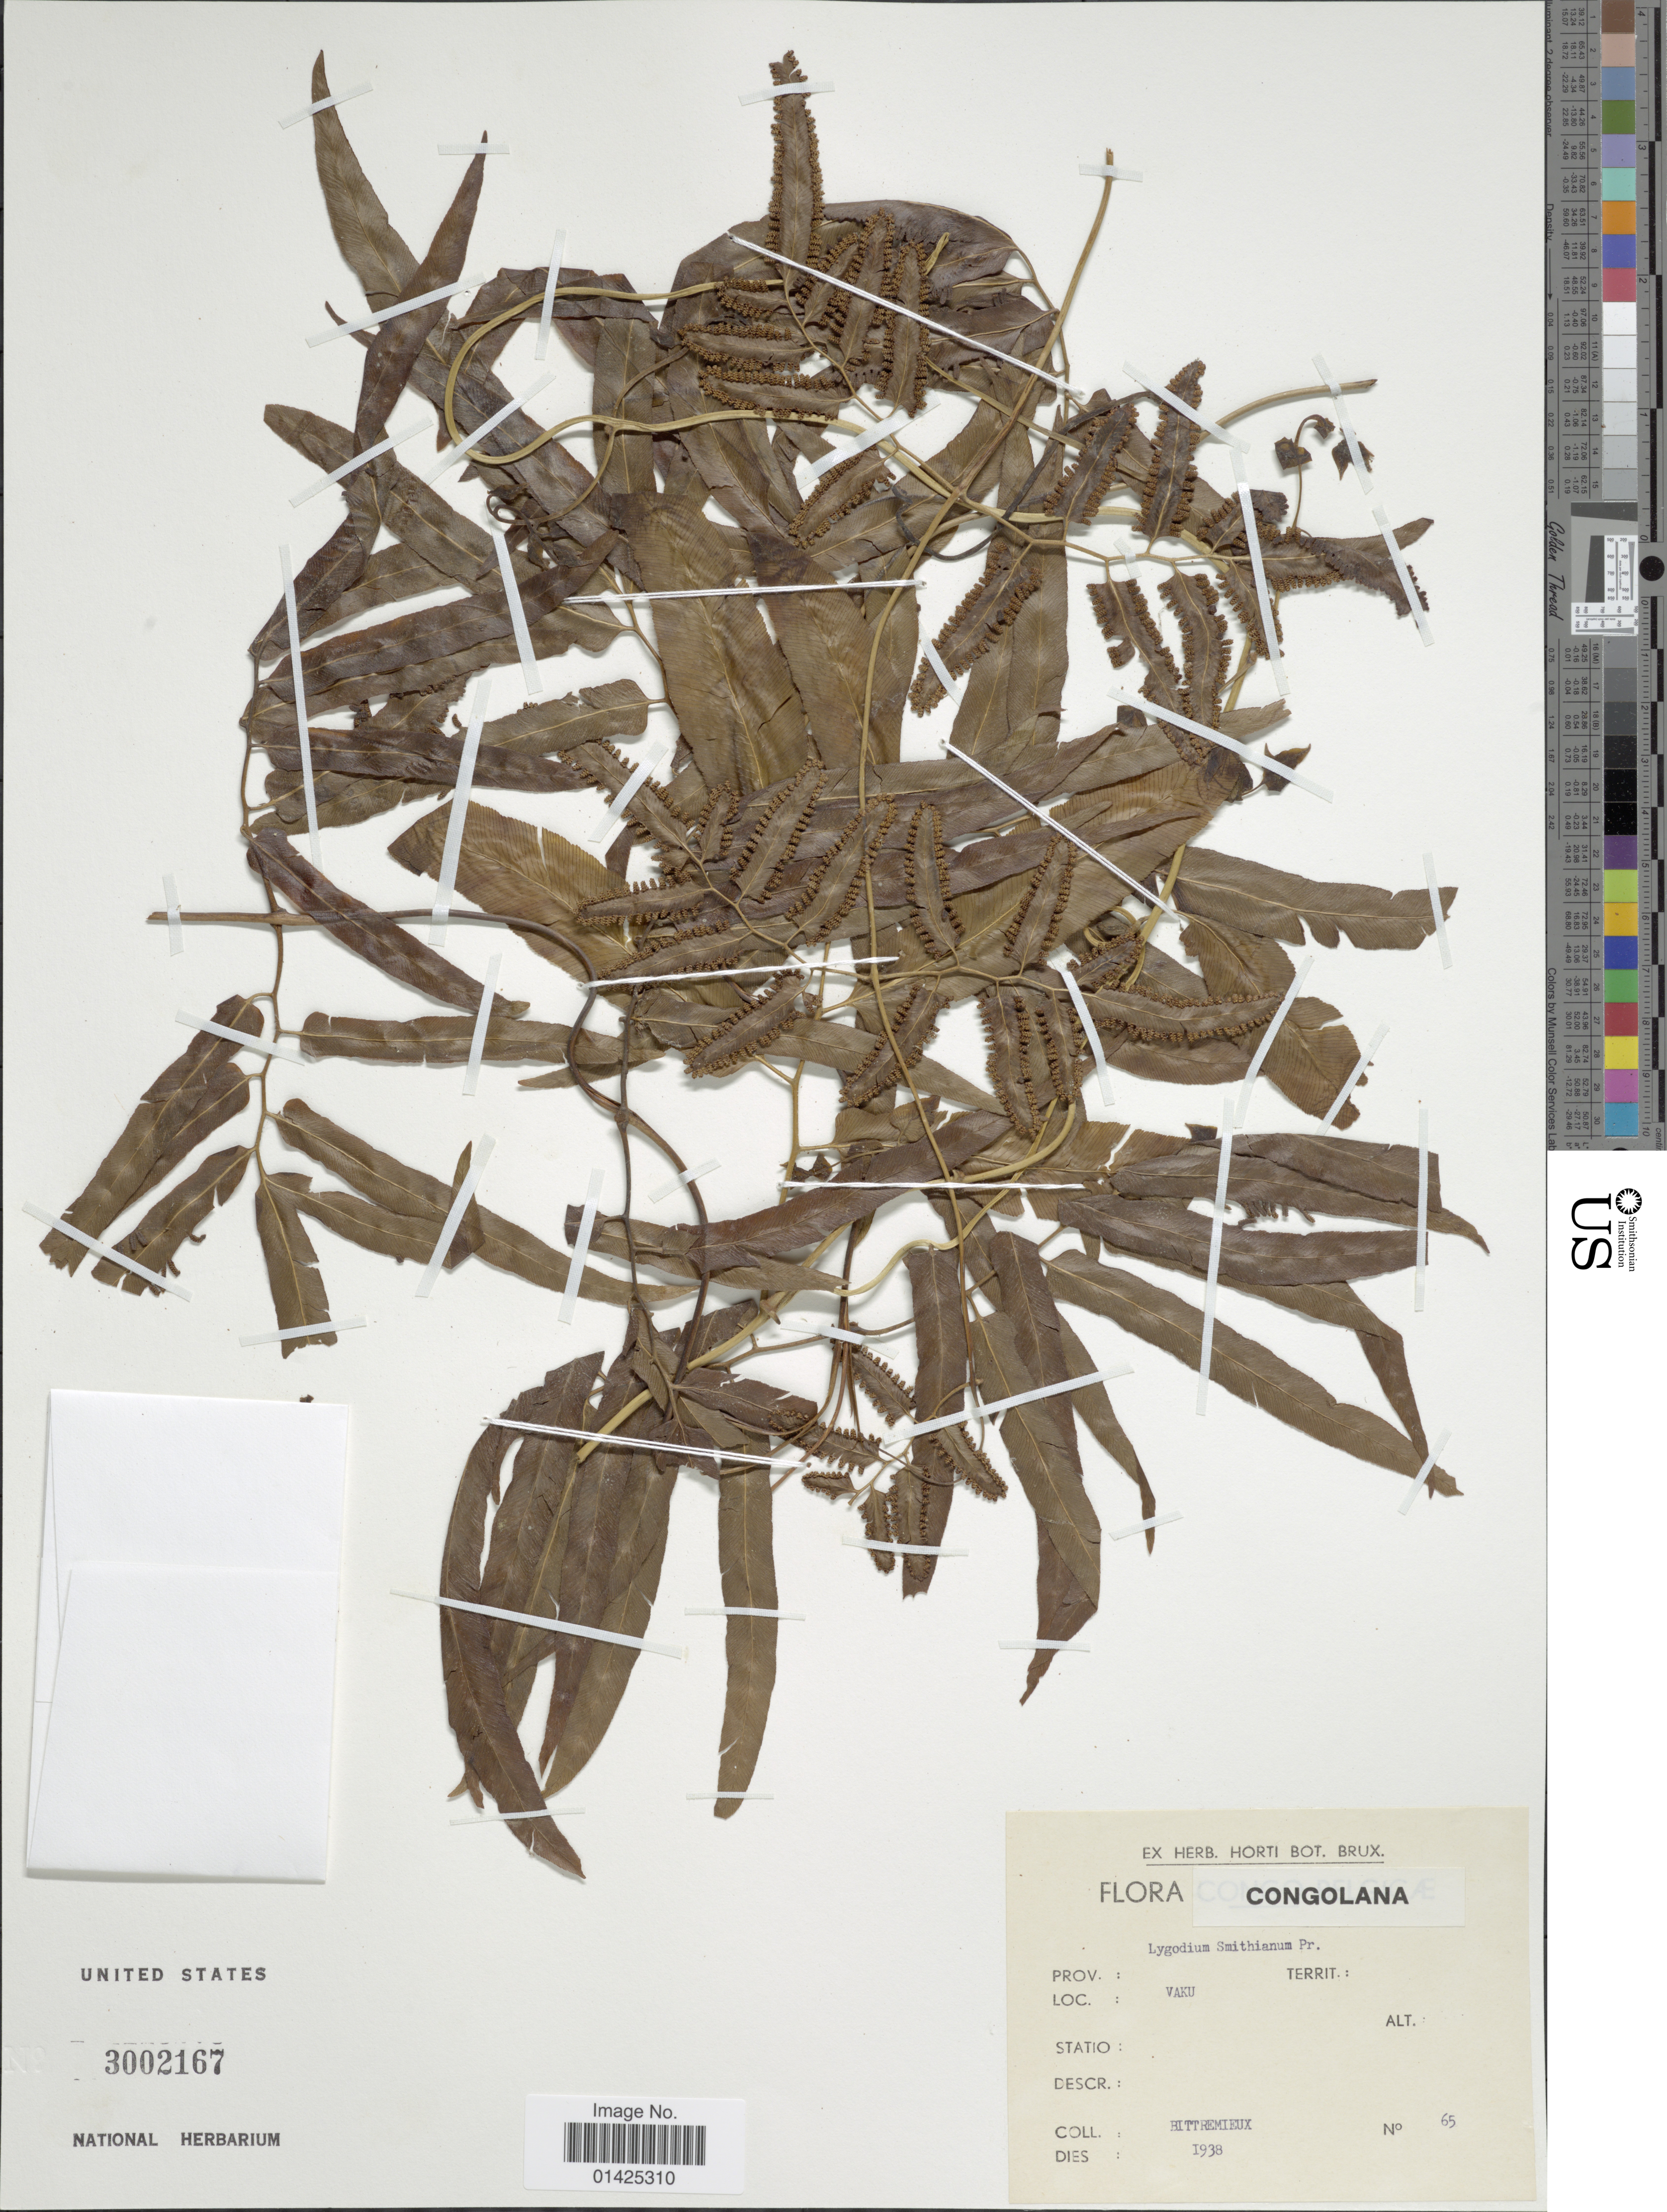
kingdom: Plantae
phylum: Tracheophyta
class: Polypodiopsida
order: Schizaeales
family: Lygodiaceae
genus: Lygodium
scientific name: Lygodium smithianum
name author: C. Presl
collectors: Bittremieux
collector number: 65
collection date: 1938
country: Congo, Democratic Republic of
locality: Vaku. Congolana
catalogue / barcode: US 3002167